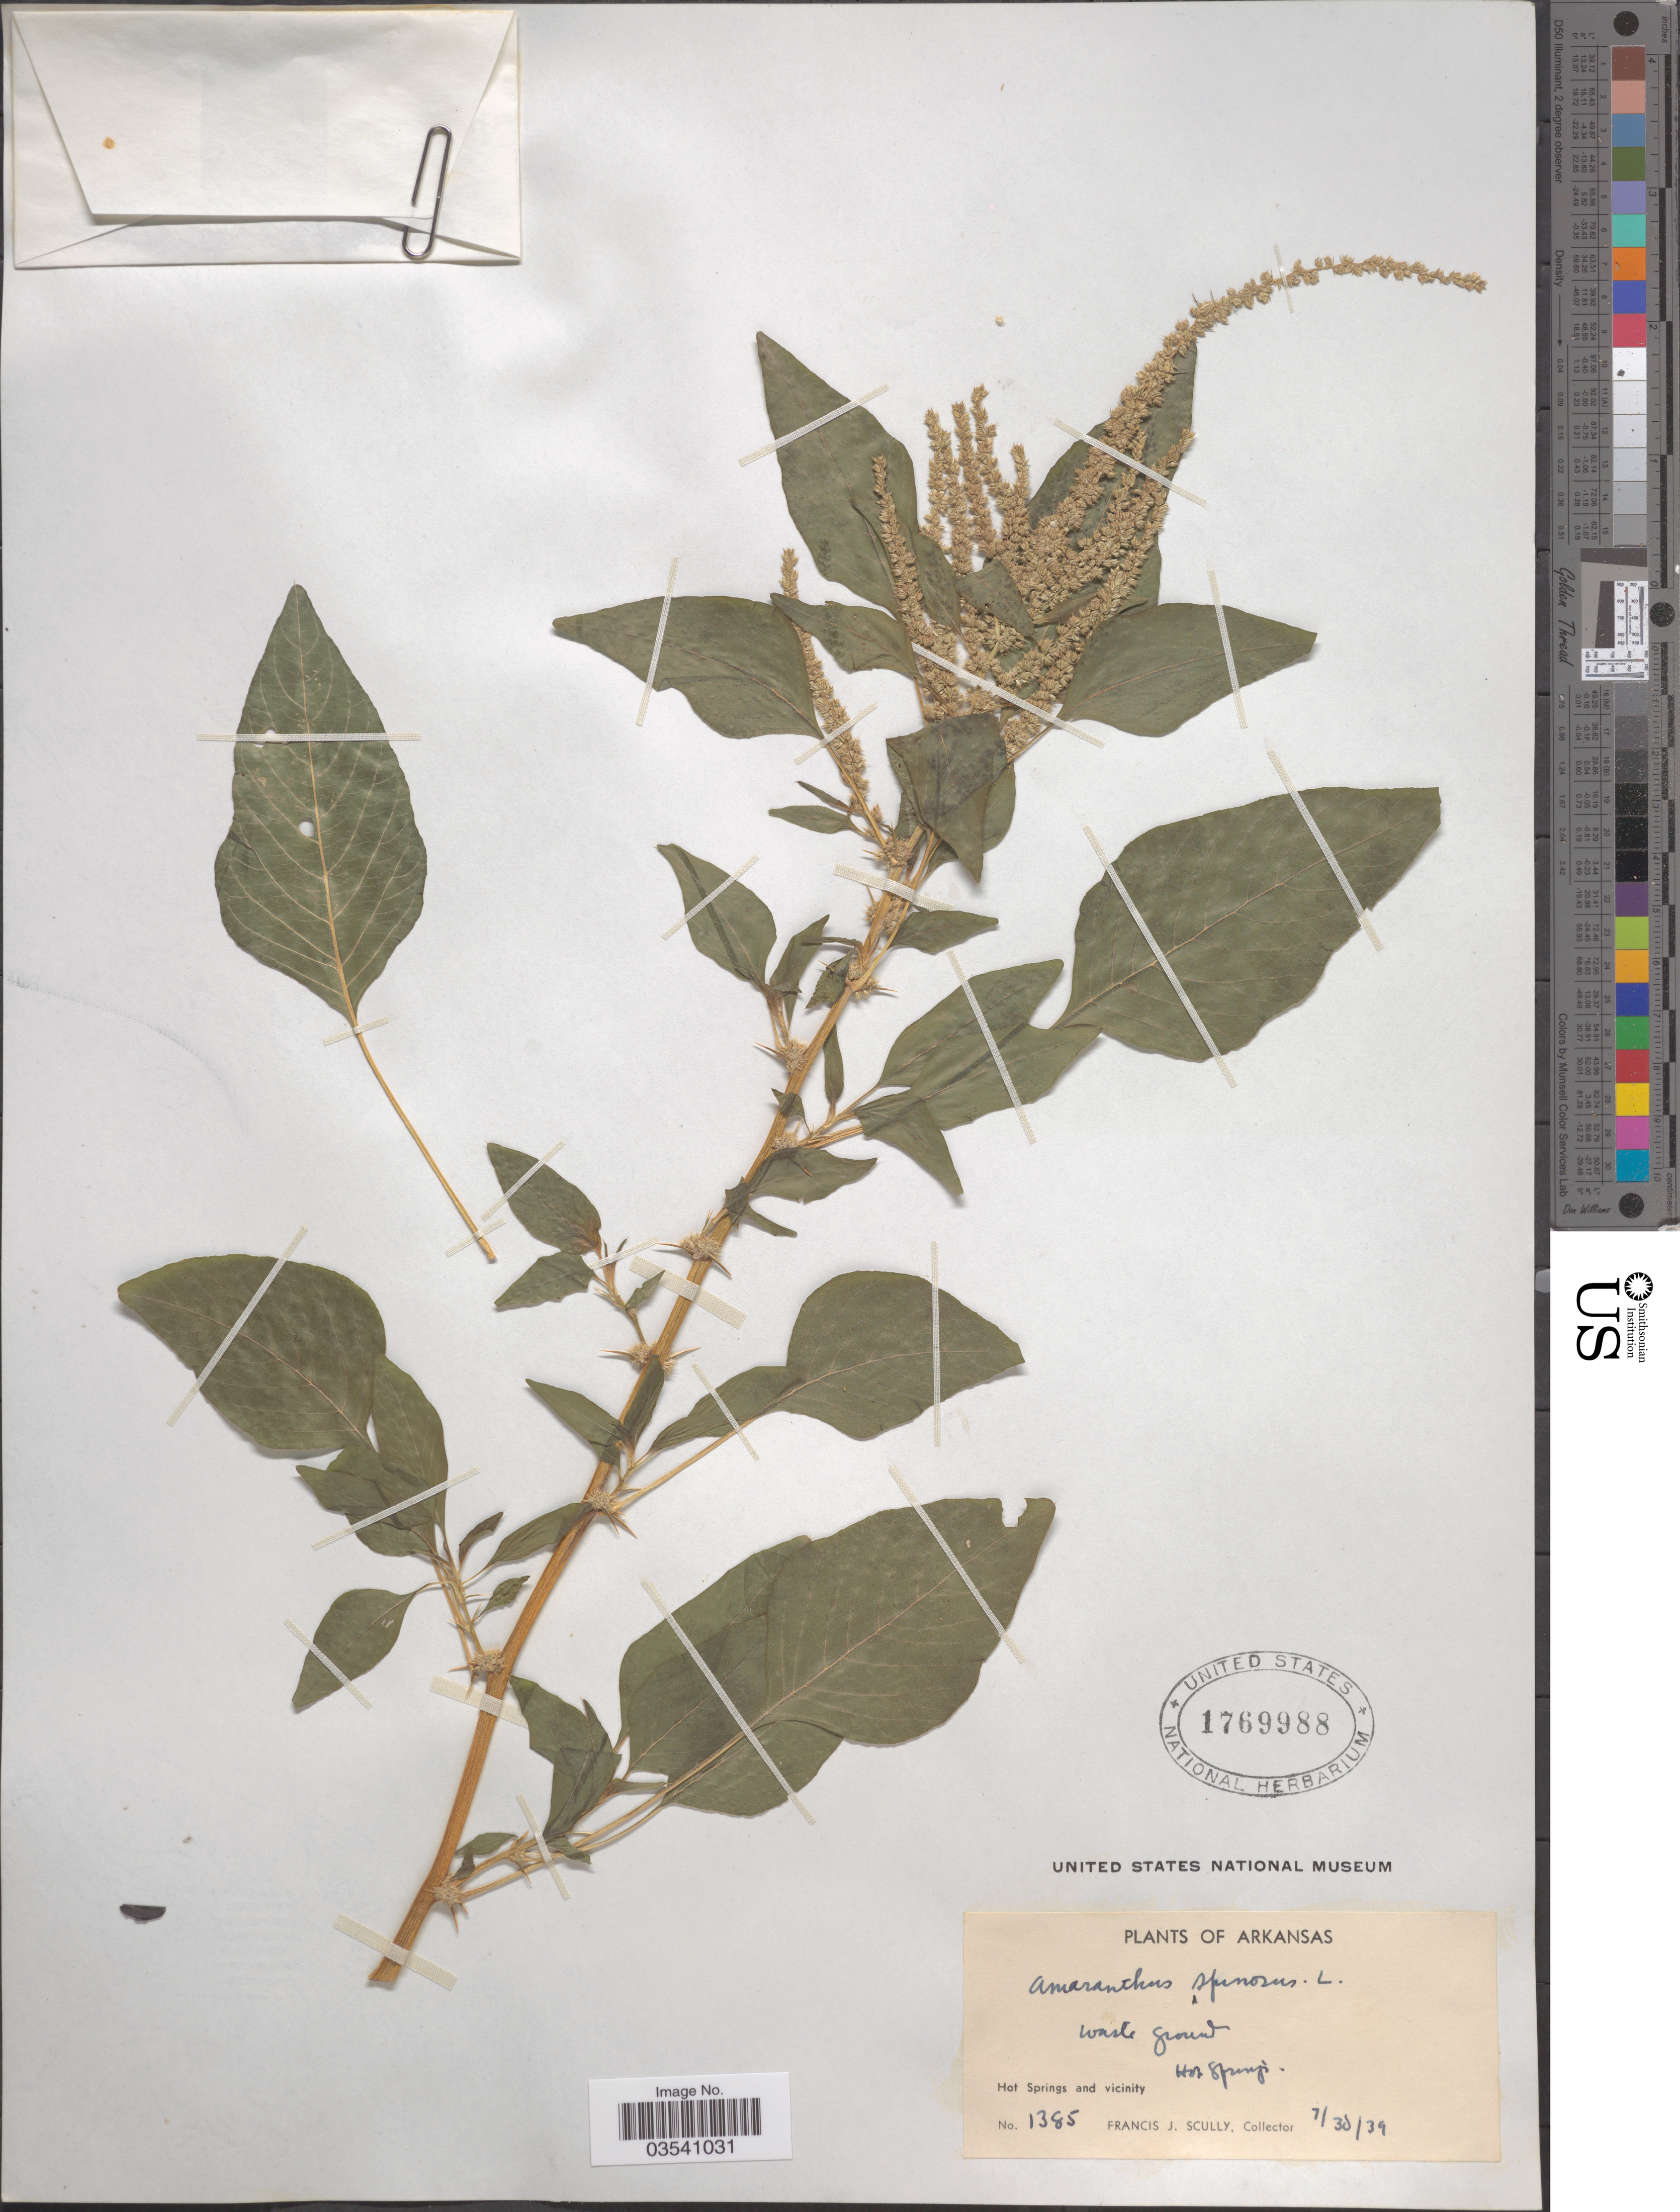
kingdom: Plantae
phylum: Tracheophyta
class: Magnoliopsida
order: Caryophyllales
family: Amaranthaceae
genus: Amaranthus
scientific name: Amaranthus spinosus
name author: L.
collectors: F. J. Scully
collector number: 1385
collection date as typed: Transcribed d/m/y: 30/7/39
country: United States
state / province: Arkansas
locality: Hot Springs. Hot Springs and vicinity.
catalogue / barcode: US 1769988